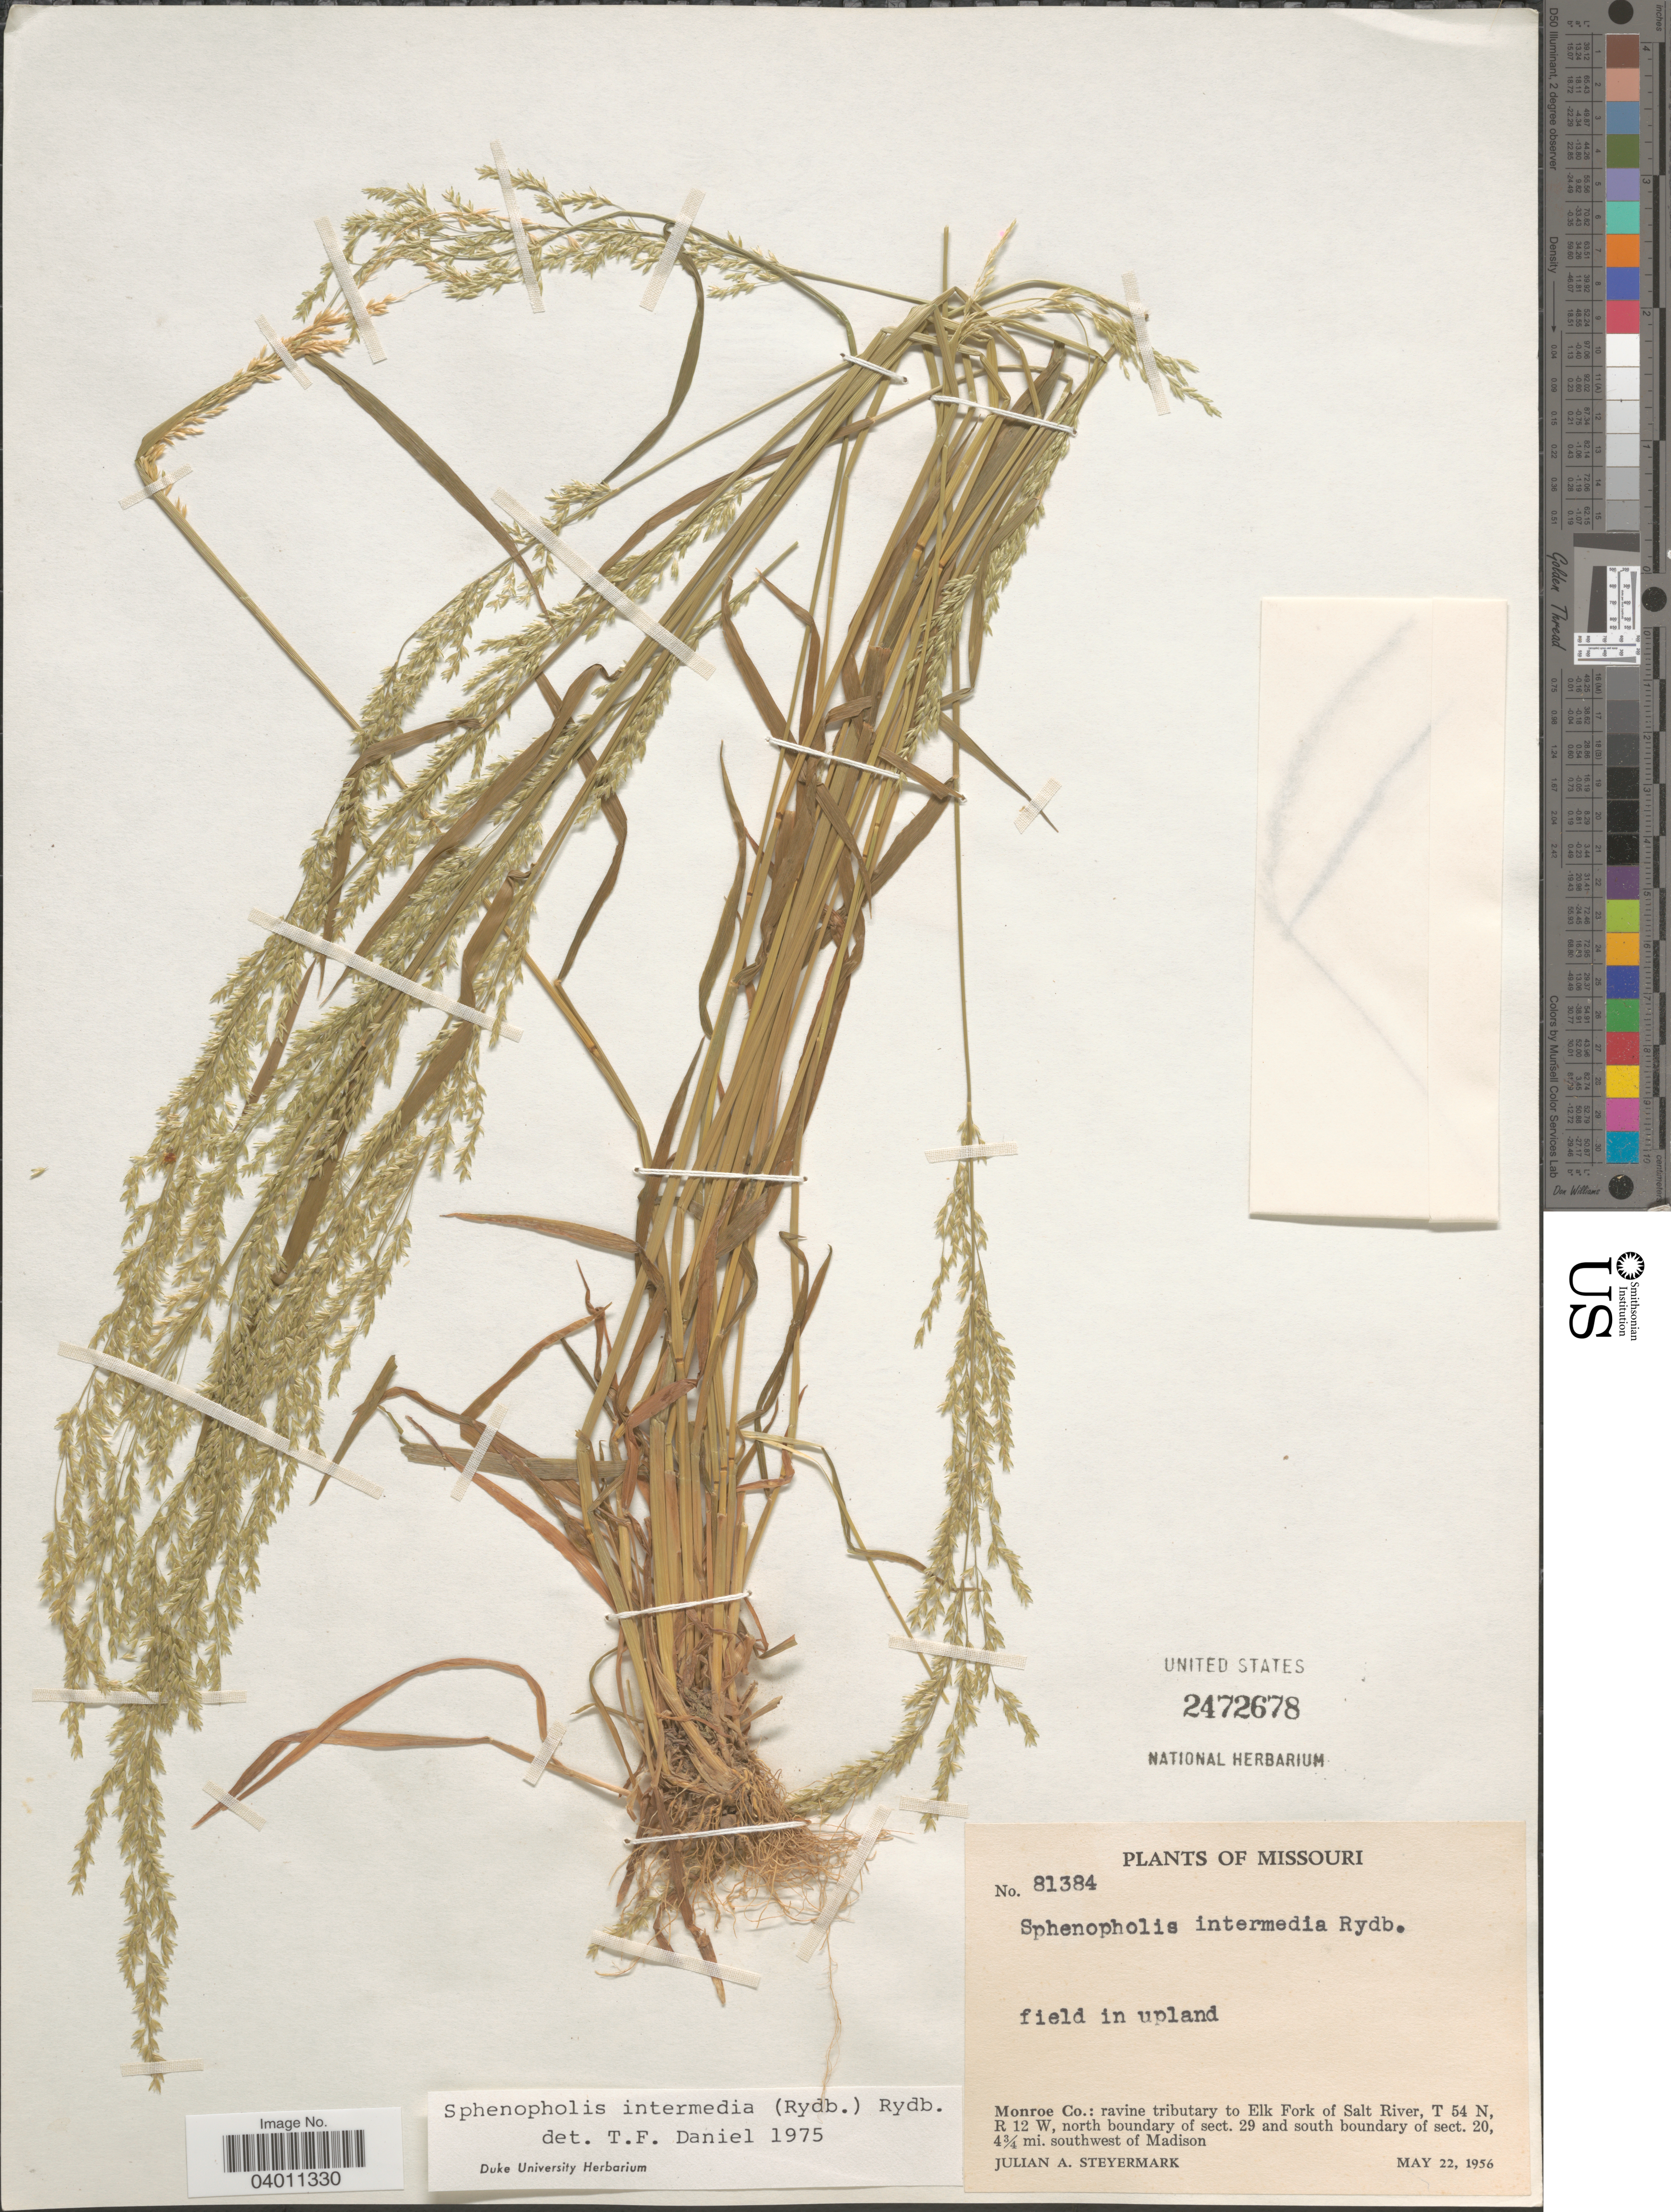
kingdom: Plantae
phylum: Tracheophyta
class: Liliopsida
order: Poales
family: Poaceae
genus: Sphenopholis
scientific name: Sphenopholis intermedia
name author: (Rydb.) Rydb.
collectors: J. Steyermark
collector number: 81384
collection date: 1956-05-22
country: United States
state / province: Missouri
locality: Field in upland. Monroe Co.: ravine tributary to Elk Fork of Salt River, T 54 N, R 12 W, north boundary of sect. 29 and south boundary of sect. 20, 4¾ mi. southwest of Madison.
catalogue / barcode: US 2472678